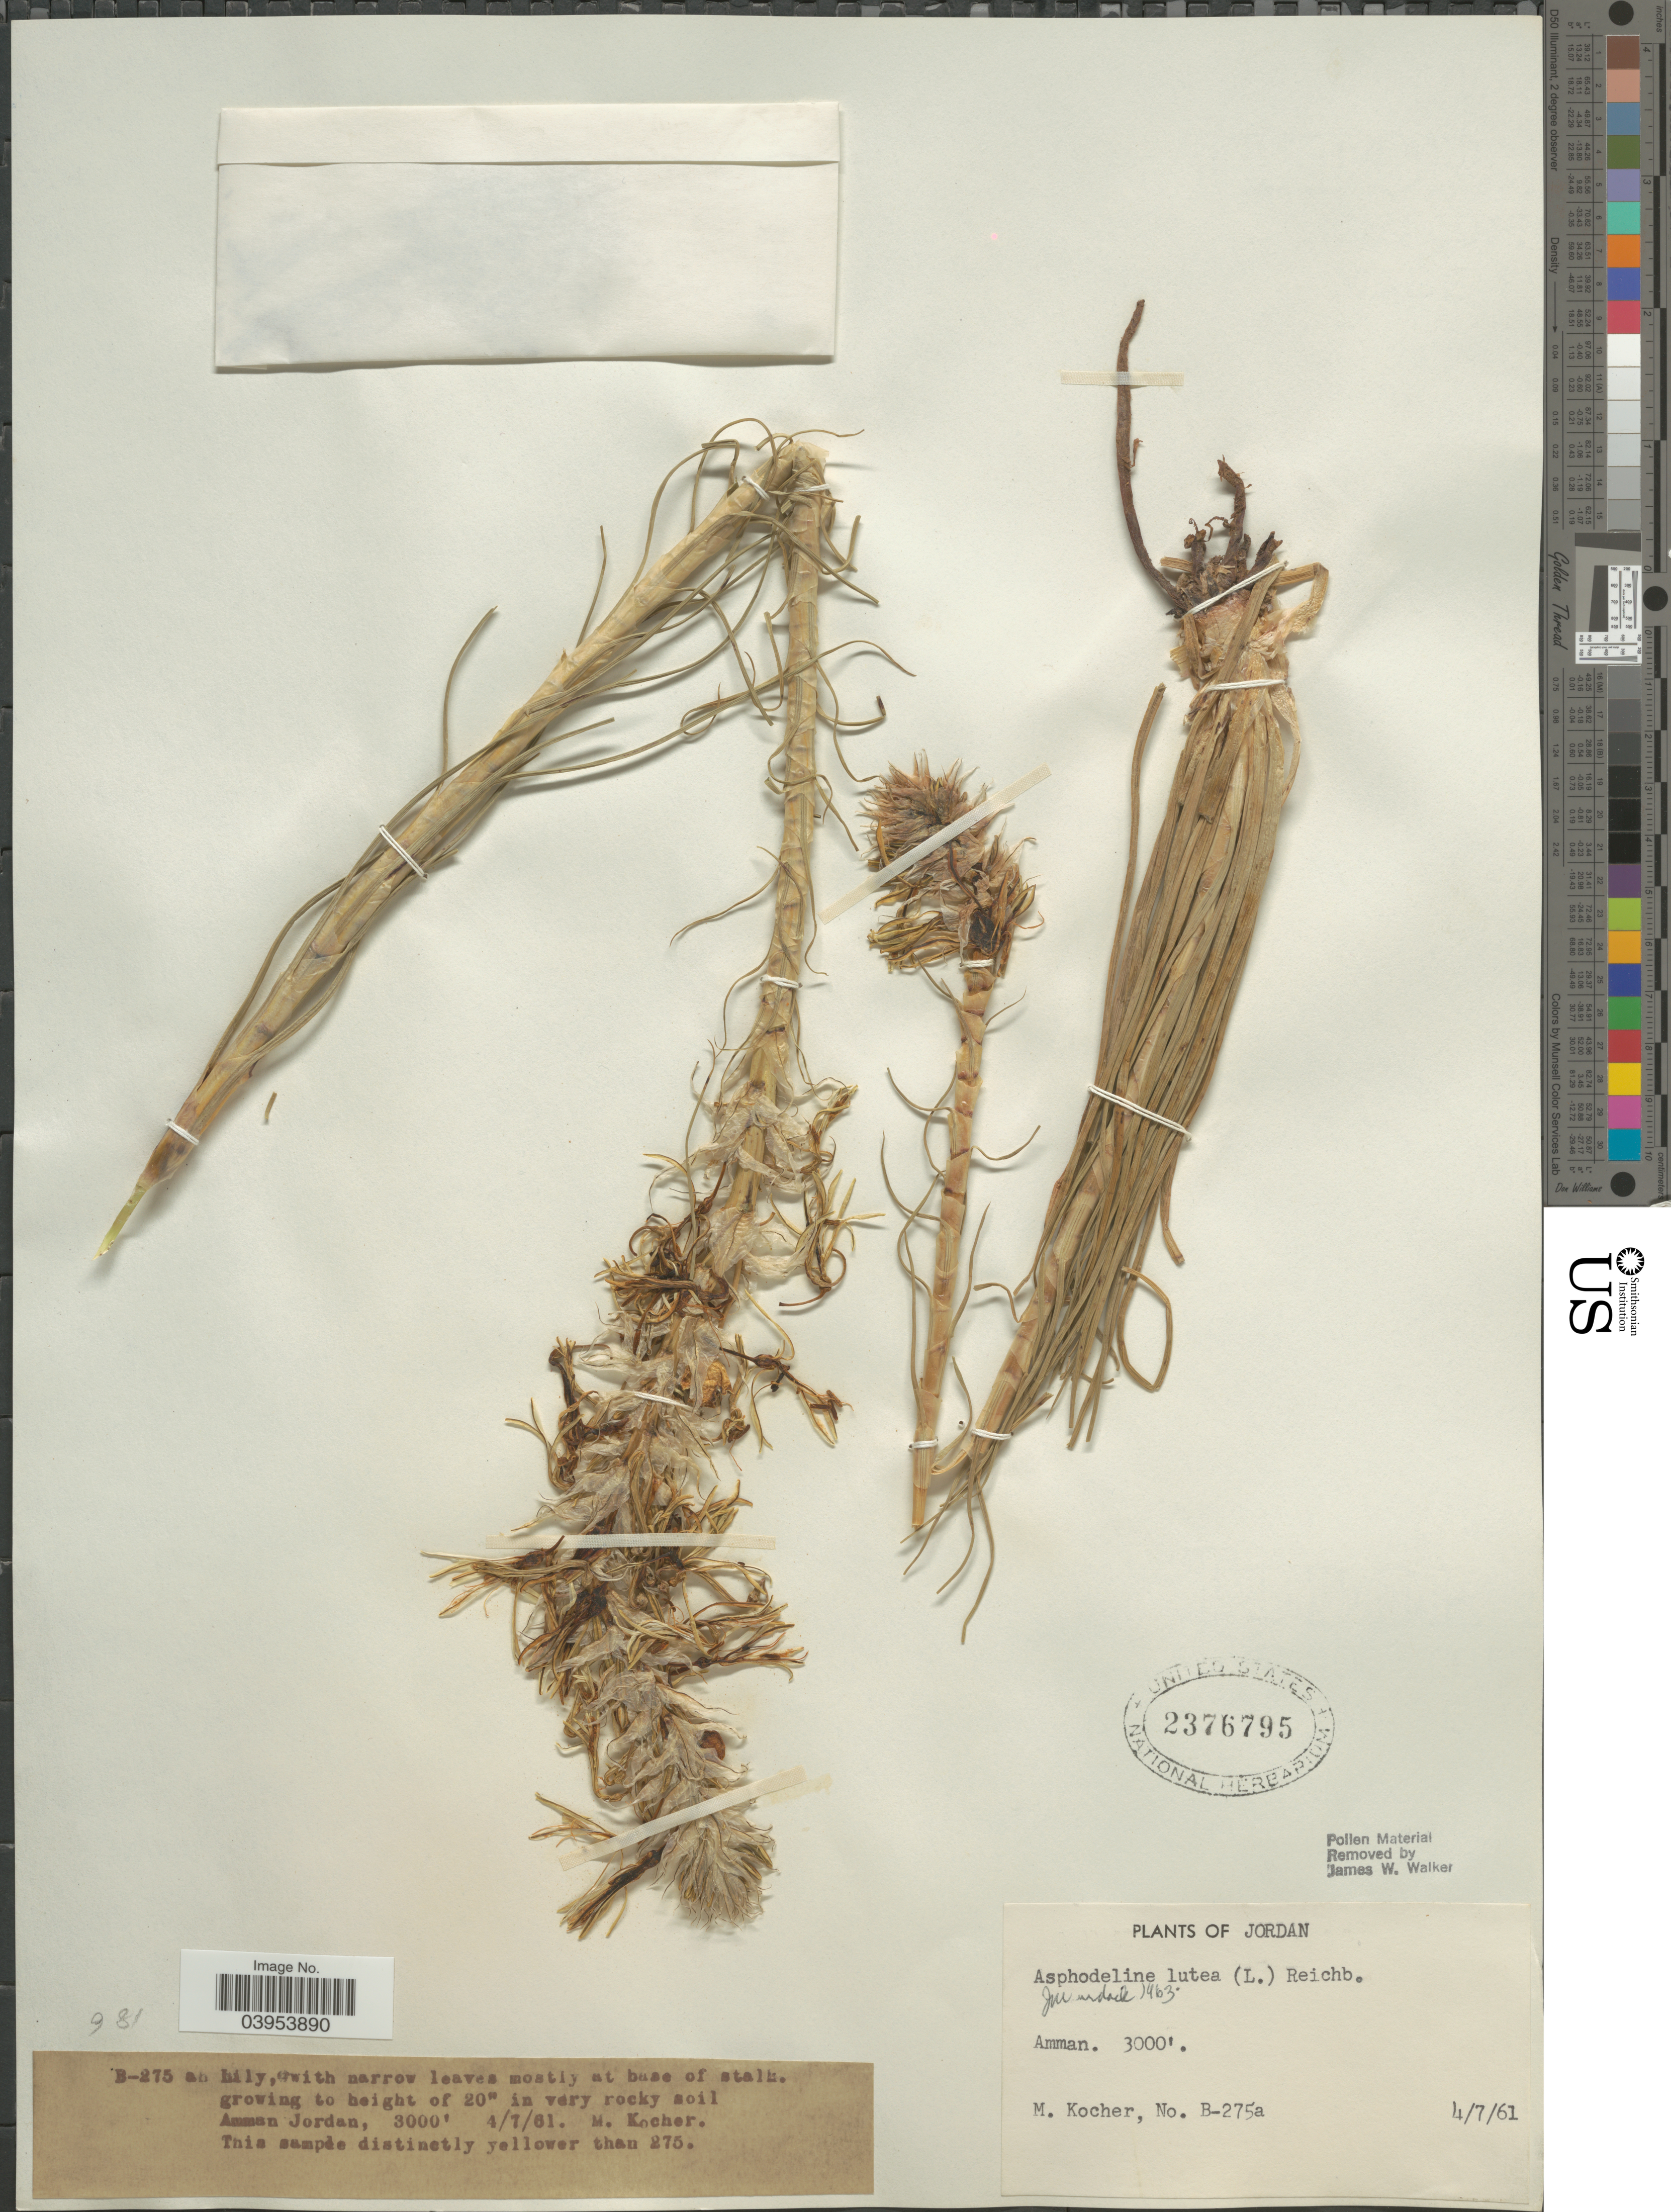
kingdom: Plantae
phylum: Tracheophyta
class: Liliopsida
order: Asparagales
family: Asphodelaceae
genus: Asphodeline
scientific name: Asphodeline lutea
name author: Rchb.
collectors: M. Kocher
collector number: B-275a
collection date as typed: Transcribed d/m/y: 4/7/61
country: Jordan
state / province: Amman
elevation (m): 914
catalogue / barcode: US 2376795